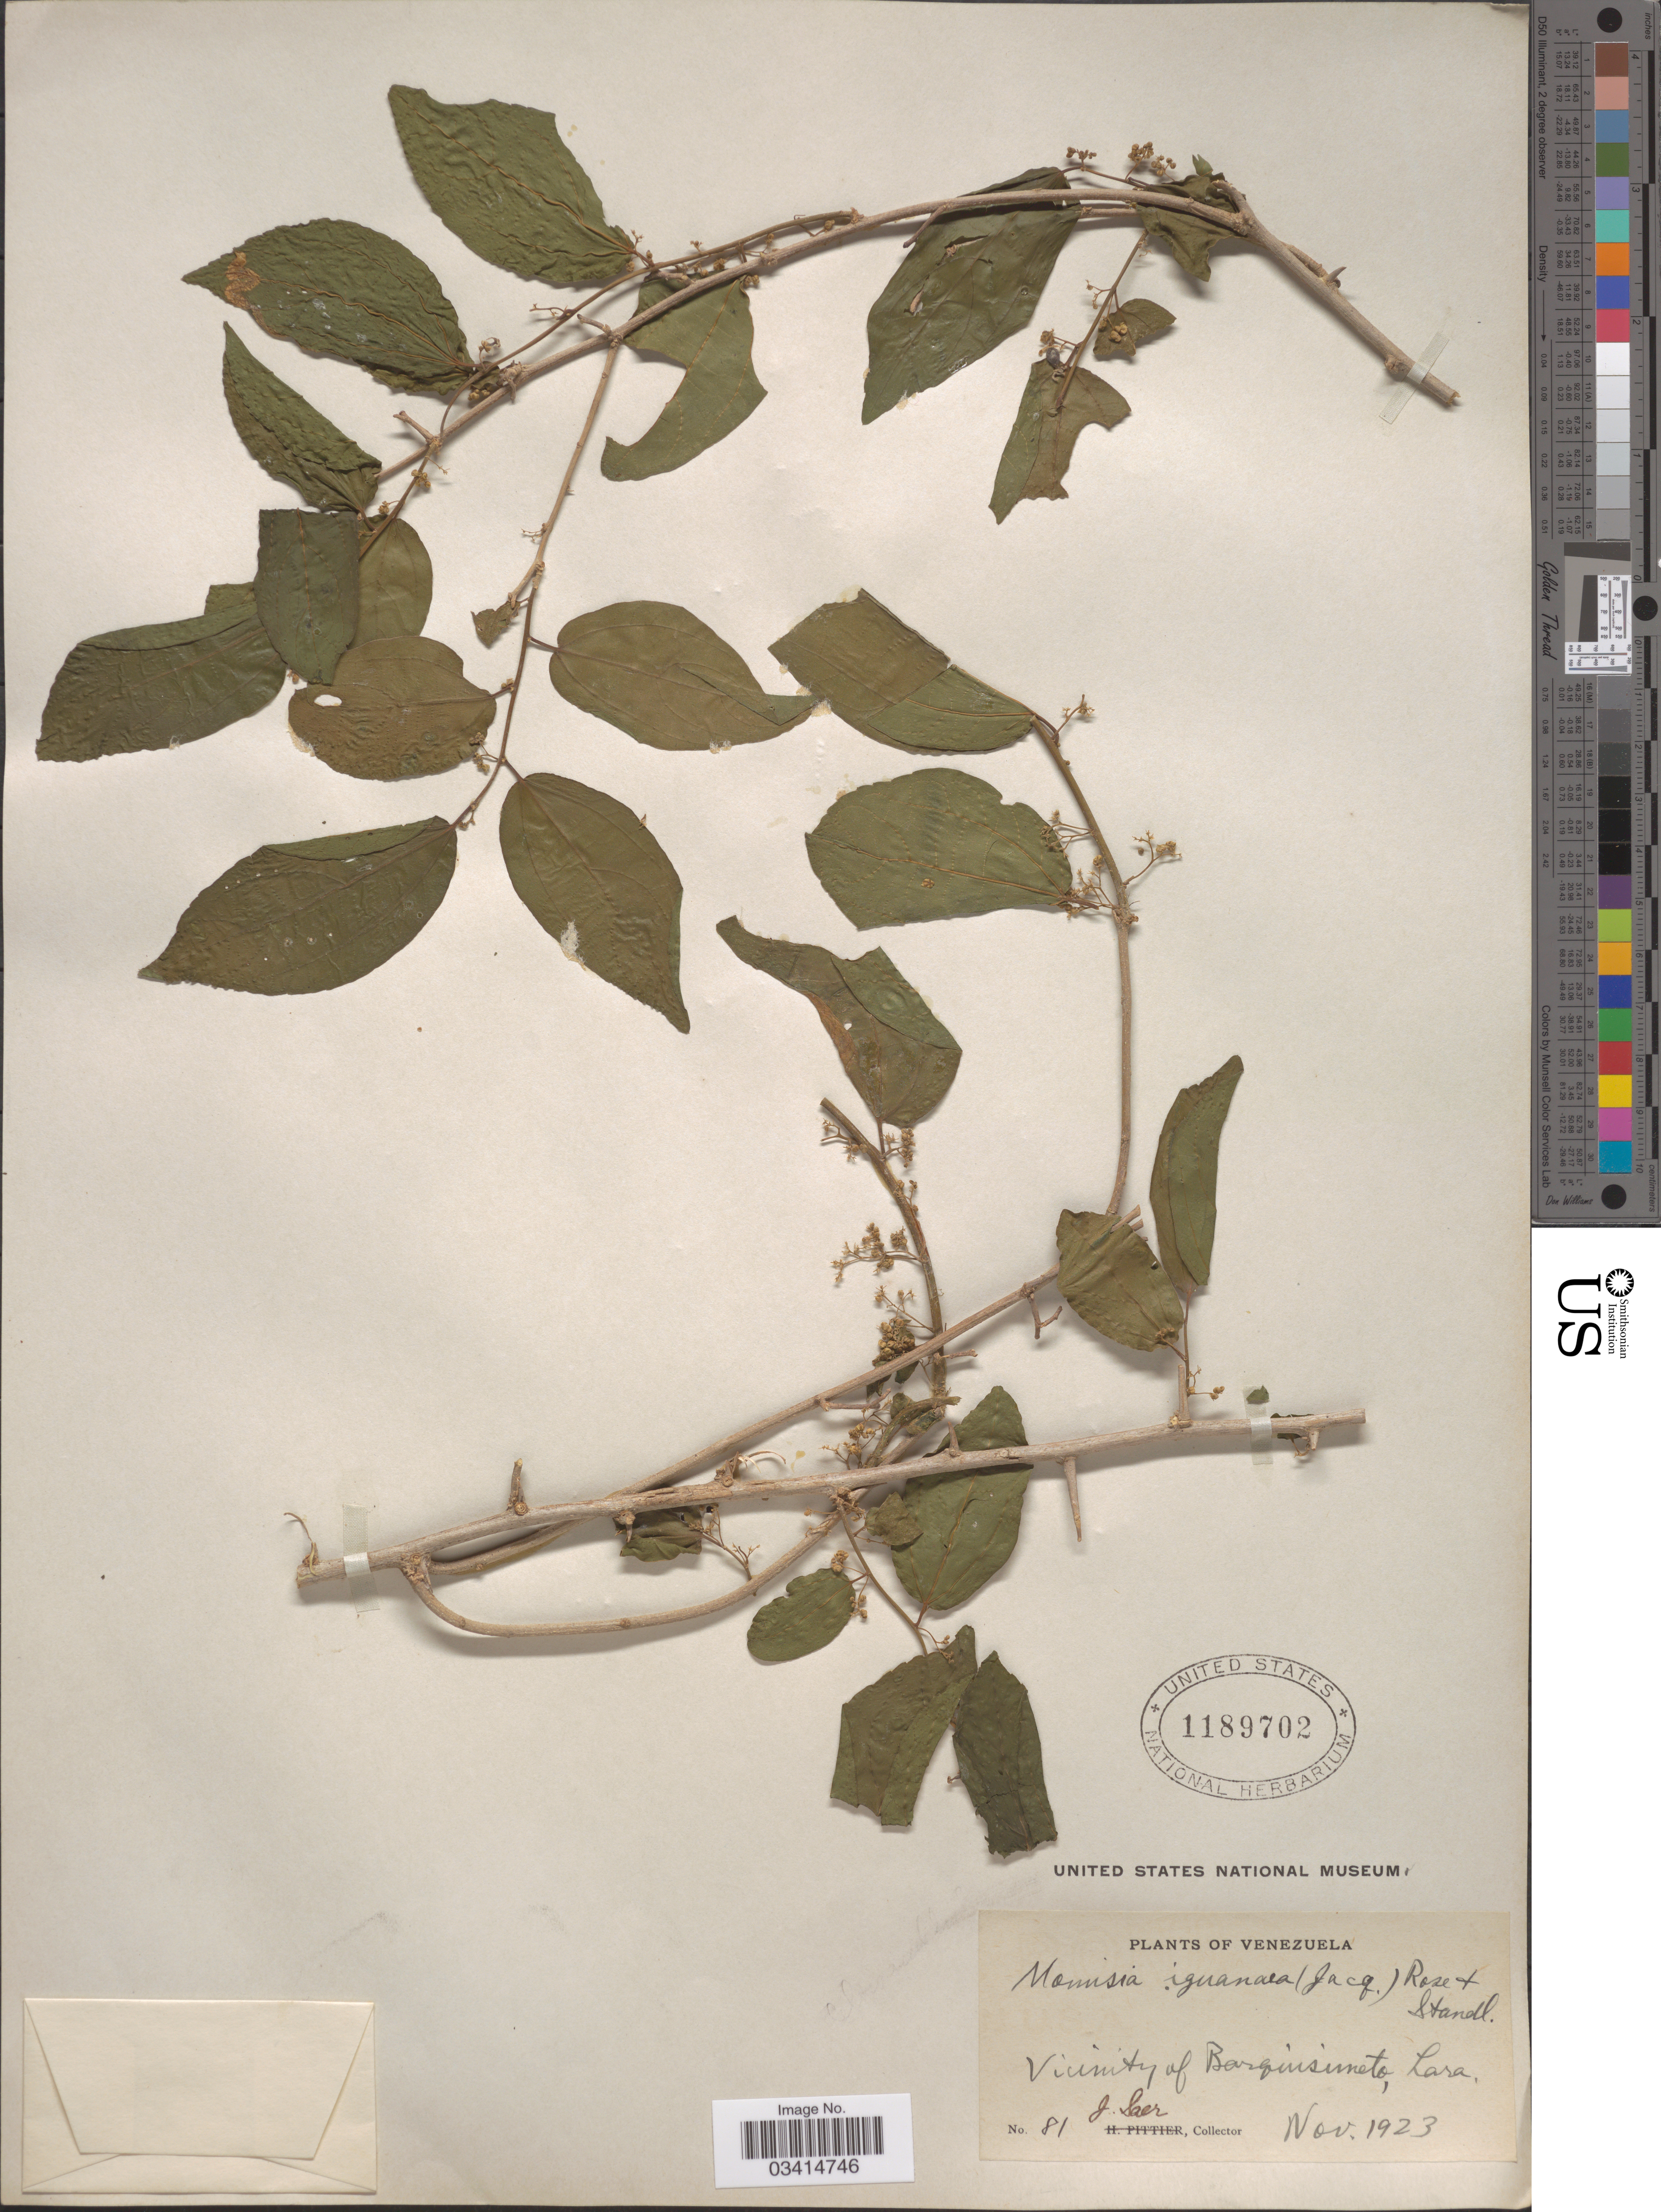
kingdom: Plantae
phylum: Tracheophyta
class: Magnoliopsida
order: Rosales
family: Cannabaceae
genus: Celtis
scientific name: Celtis iguanaea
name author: (Jacq.) Sarg.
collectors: J. Saer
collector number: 81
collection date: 1923-11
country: Venezuela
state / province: Lara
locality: Vicinity of Barquisineto.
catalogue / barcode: US 1189702